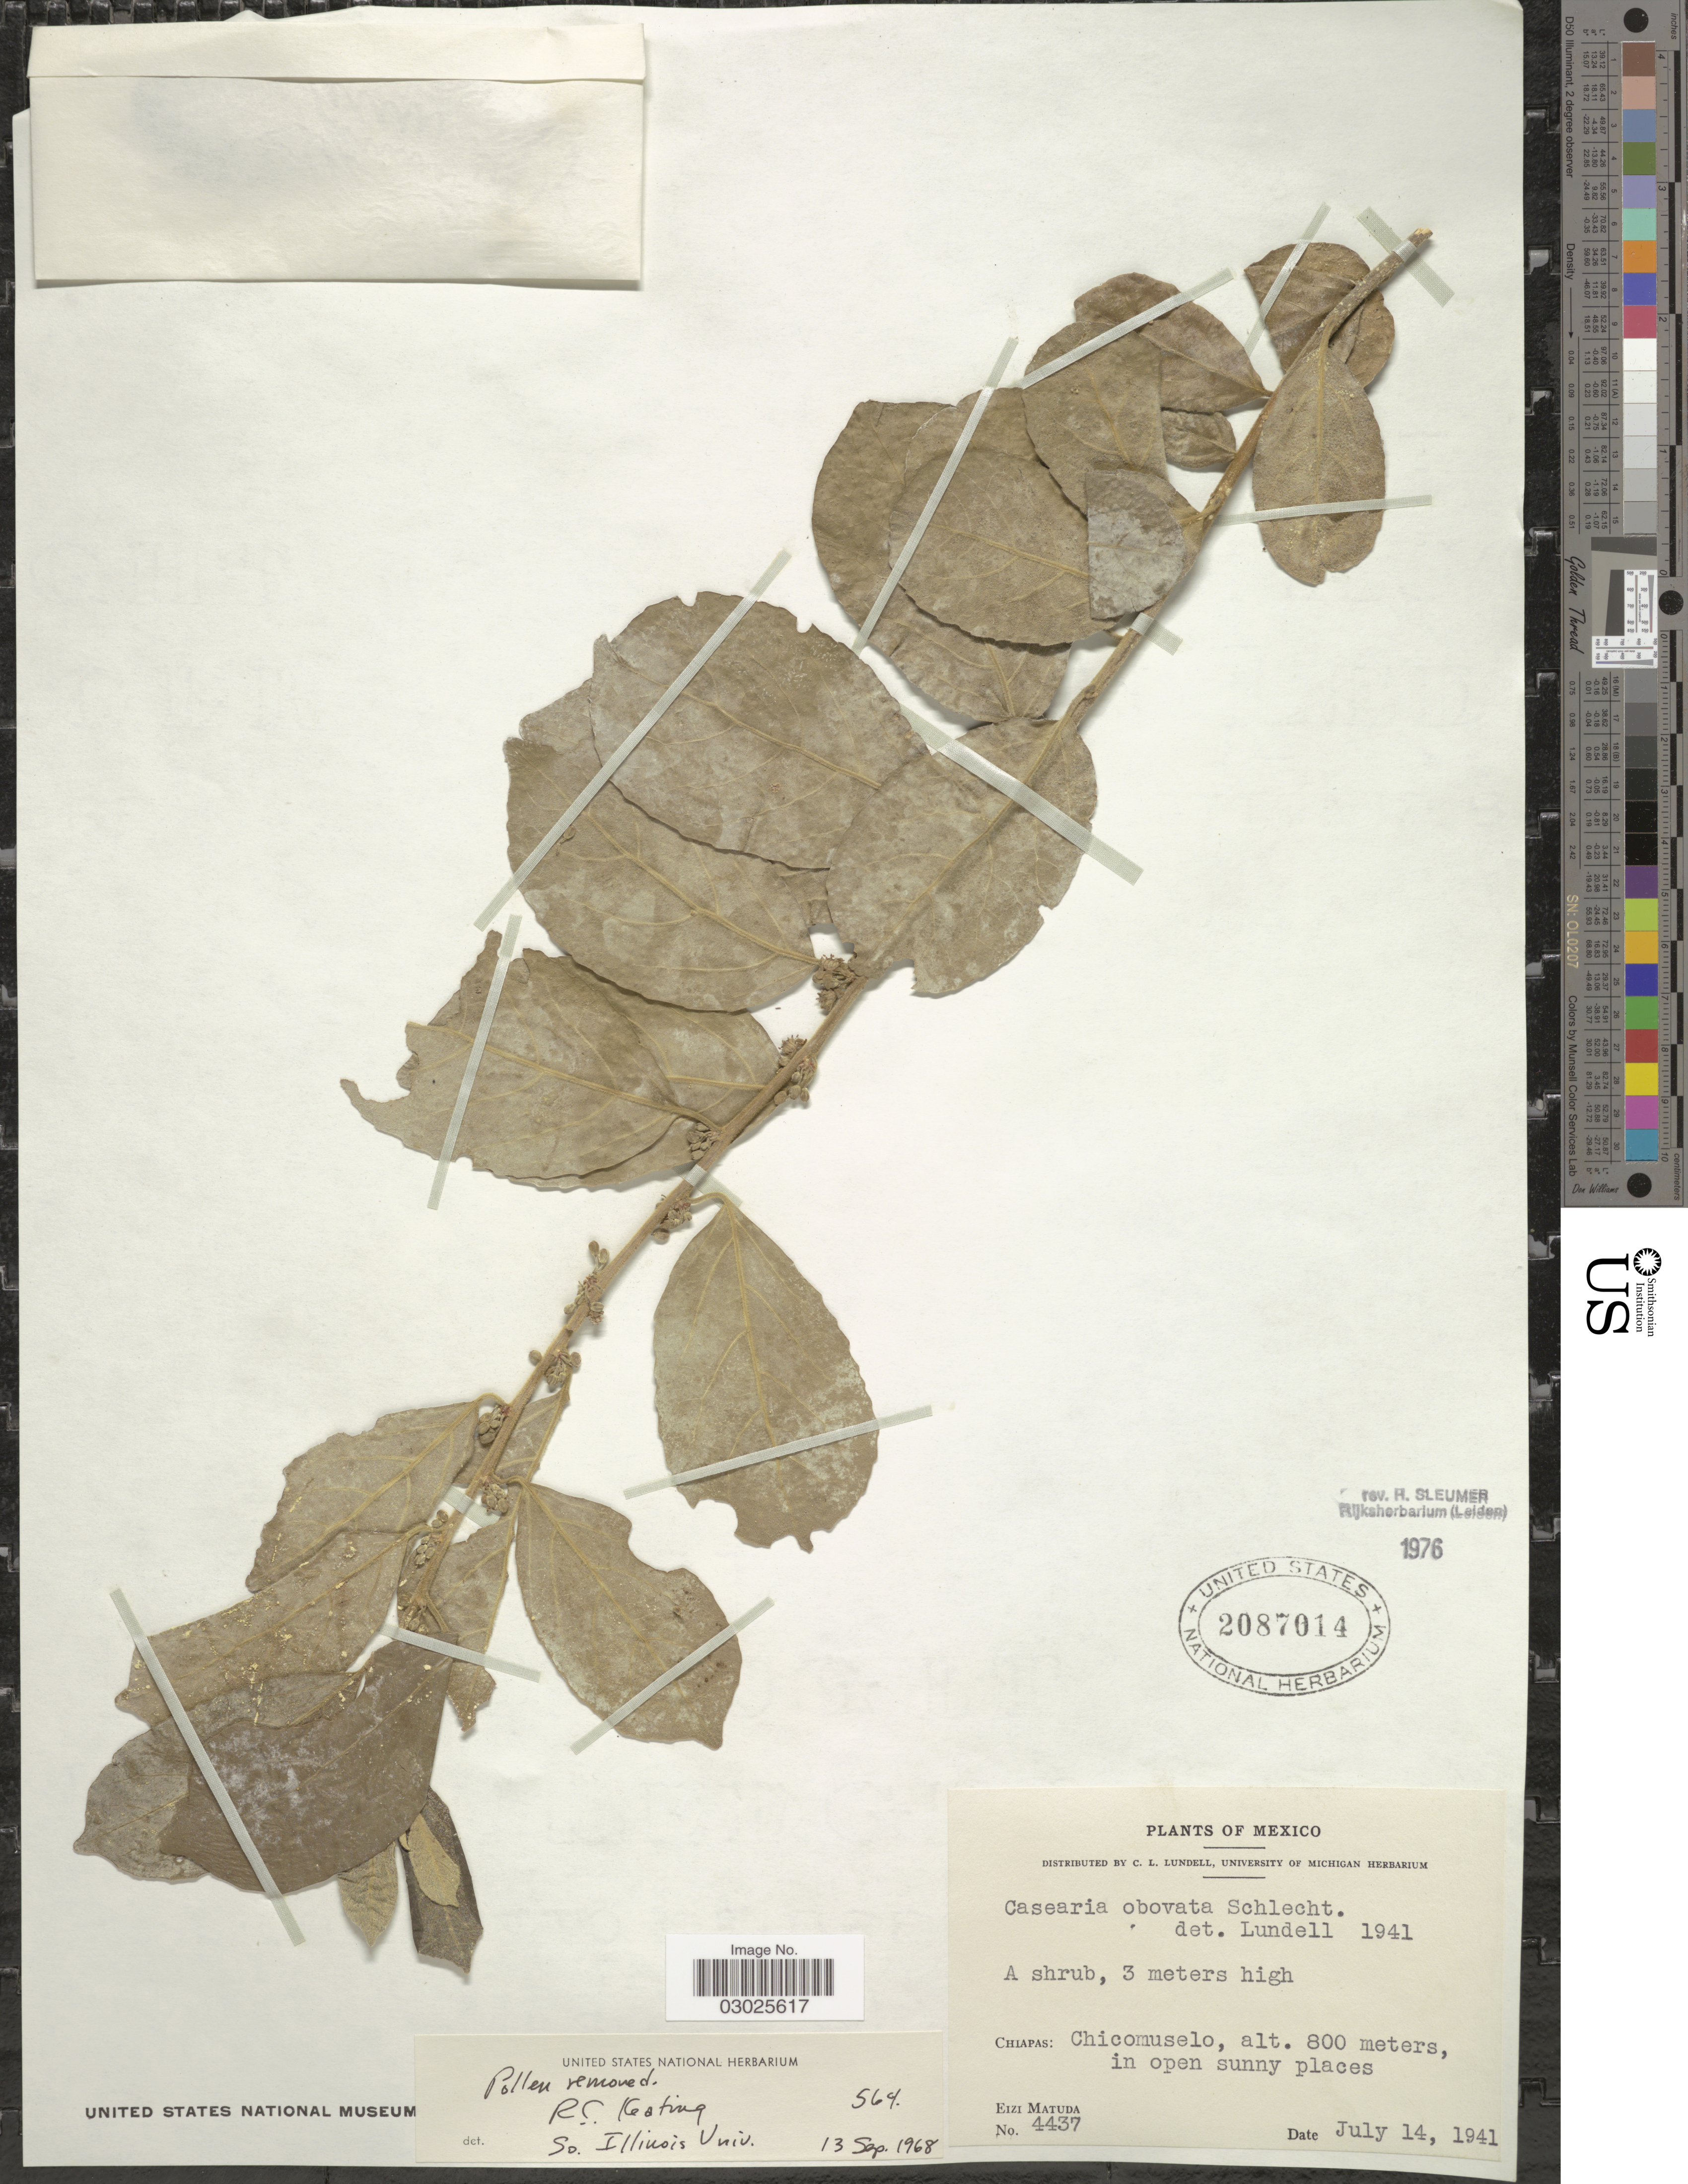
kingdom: Plantae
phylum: Tracheophyta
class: Magnoliopsida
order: Malpighiales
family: Salicaceae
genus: Casearia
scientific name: Casearia obovata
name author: Schltdl.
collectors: E. Matuda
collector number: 4437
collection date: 1941-07-14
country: Mexico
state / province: Chiapas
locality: Chicomuselo, in open sunny places.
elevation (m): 800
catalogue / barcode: US 2087014